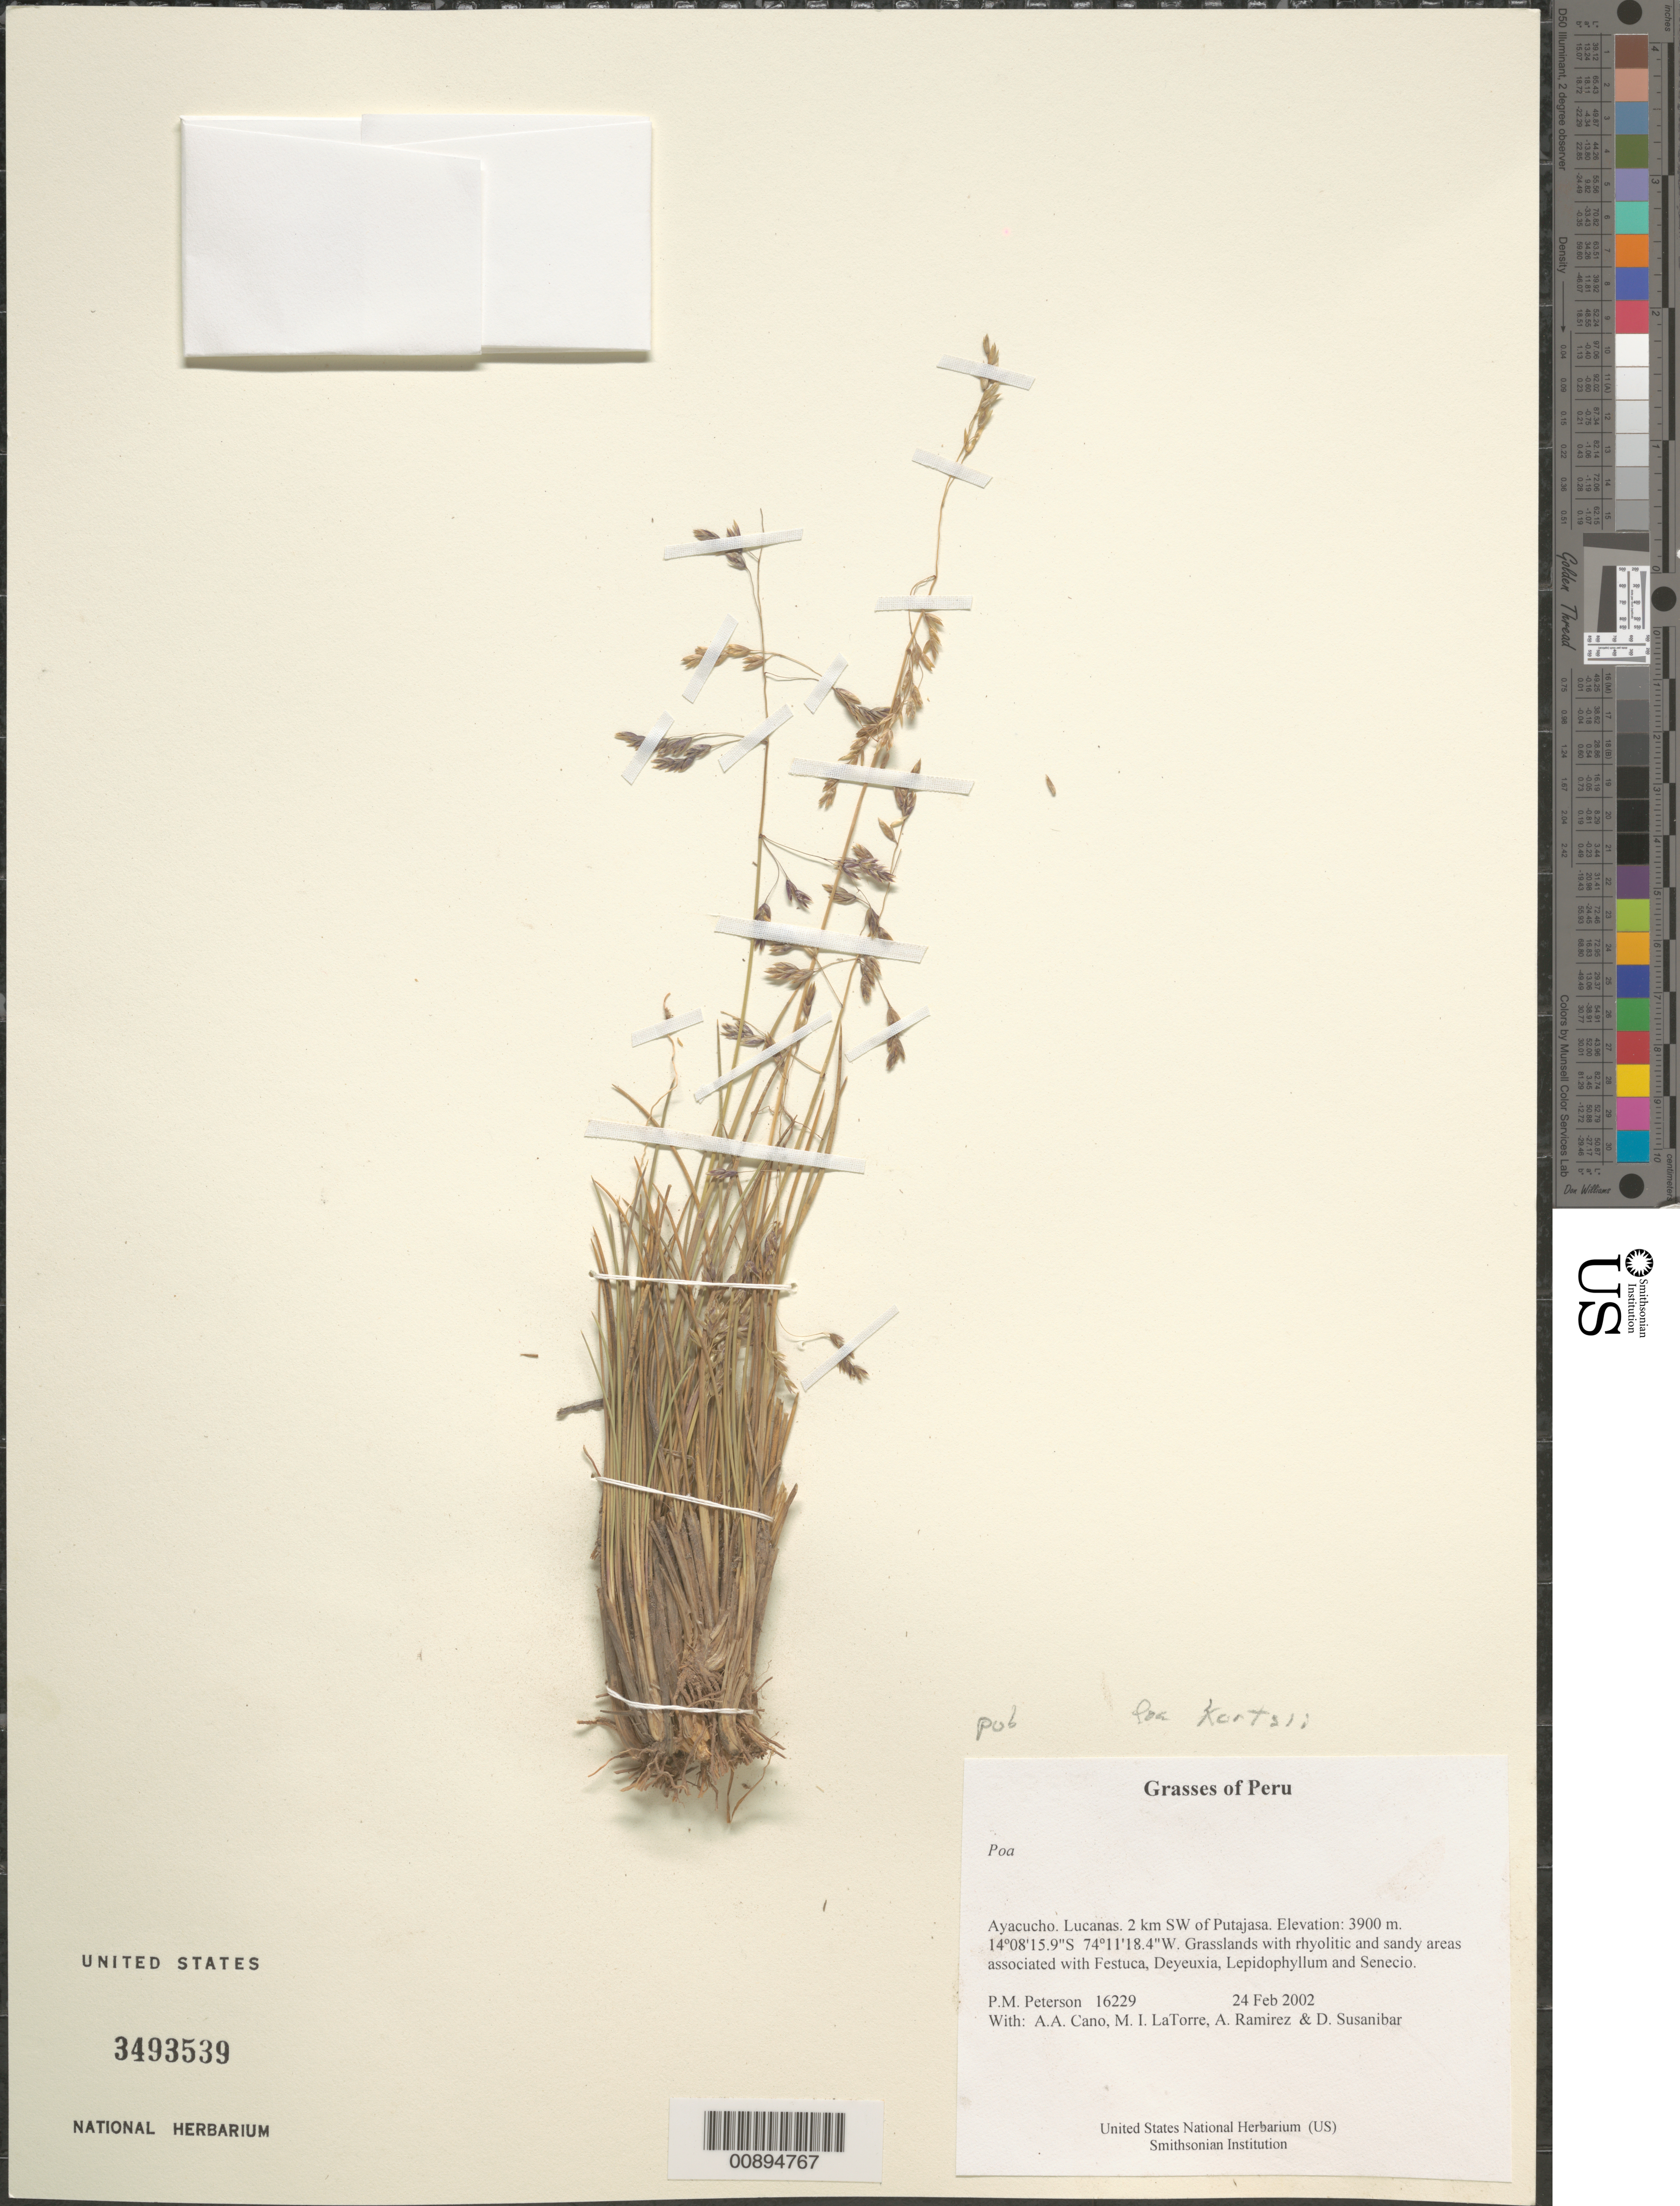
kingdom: Plantae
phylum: Tracheophyta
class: Liliopsida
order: Poales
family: Poaceae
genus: Poa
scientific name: Poa kurtzii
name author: R.E. Fr.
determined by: Soreng, Robert J., Research Associate (BOT), Smithsonian Institution - National Museum of Natural History (UNITED STATES)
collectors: P. M. Peterson, A. Cano, M. I. La Torre, A. Ramírez & D. Susanibar Cruz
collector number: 16229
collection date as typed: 24 Feb 2002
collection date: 2002-02-24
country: Peru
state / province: Ayacucho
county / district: Lucanas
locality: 2 km SW of Putajasa.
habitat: Grasslands with rhyolitic and sandy areas associated with ~Festuca, Deyeuxia, Lepidophyllum and Senecio~.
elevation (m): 3900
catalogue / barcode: US 3493539